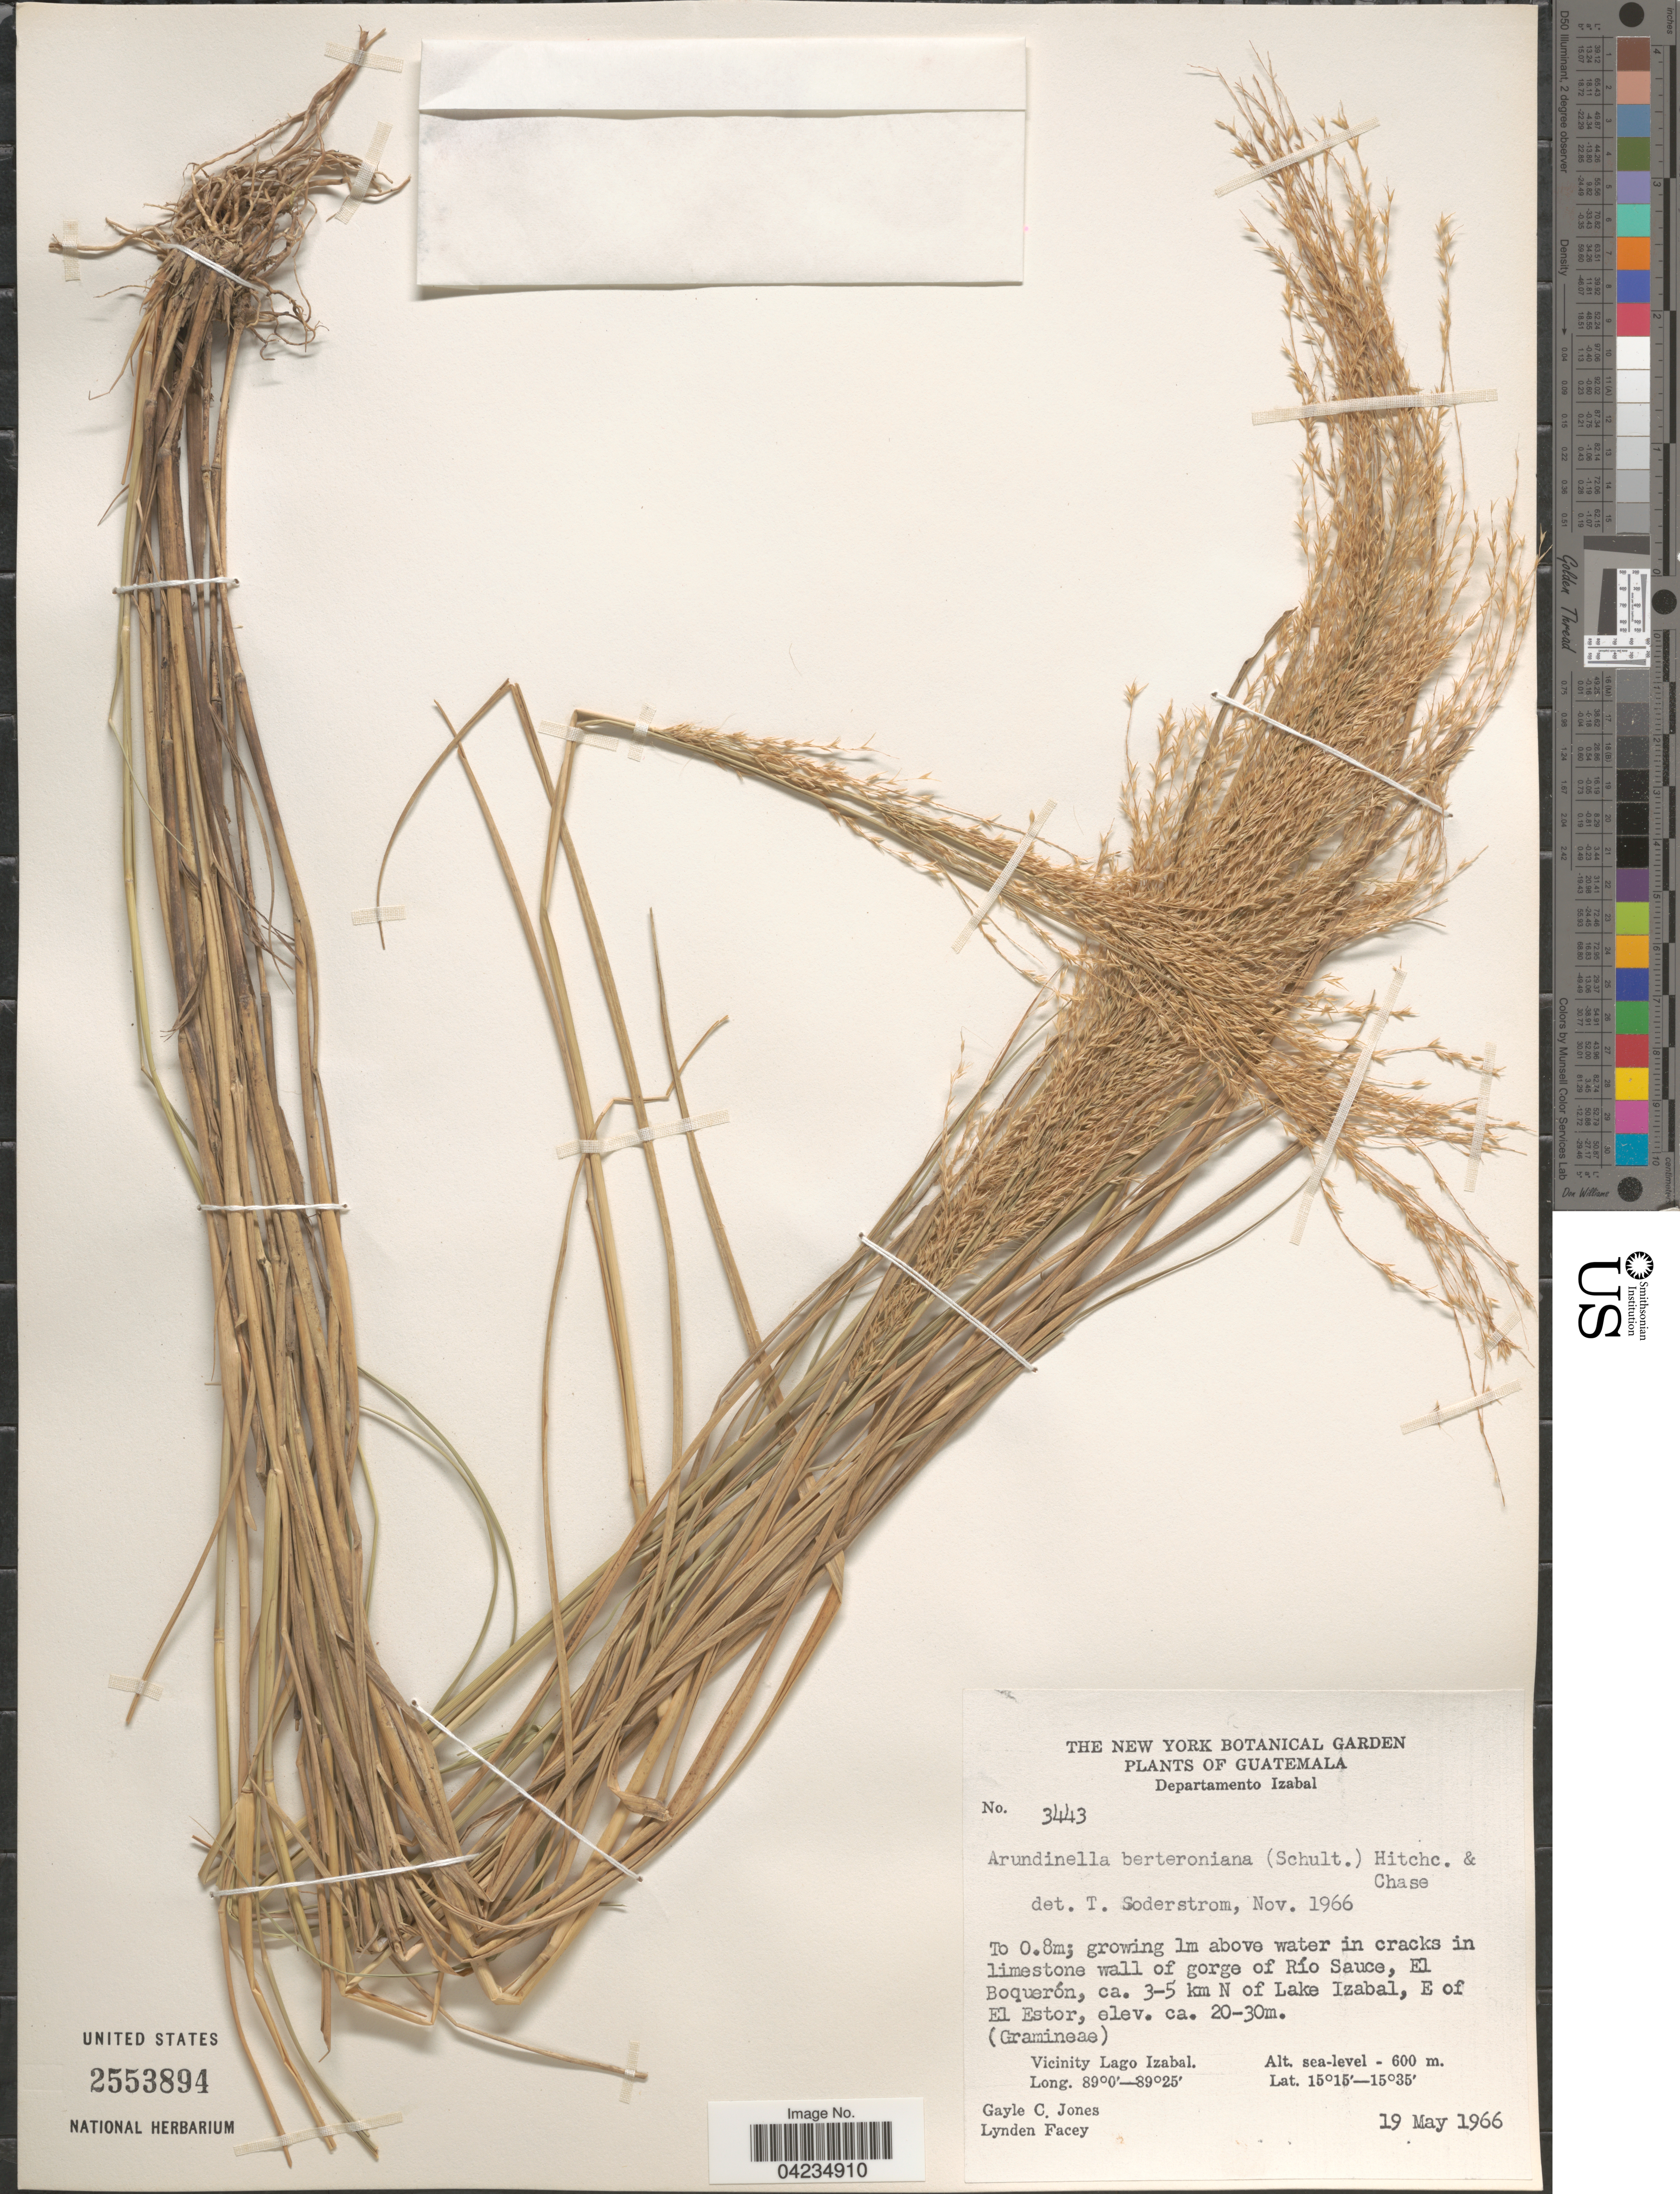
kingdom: Plantae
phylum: Tracheophyta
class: Liliopsida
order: Poales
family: Poaceae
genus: Arundinella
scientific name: Arundinella berteroniana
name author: (Schult.) Hitchc. & Chase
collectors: G. C. Jones & L. Facey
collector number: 3443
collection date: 1966-05-19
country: Guatemala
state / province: Izabal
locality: Departamento Izabal. Growing 1m above water in cracks in limestone wall of gorge of Río Sauce, El Boquerón, ca. 3-5 km N of Lake Izabal, E of el Estor. Vicinity Lago Izabal.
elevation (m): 20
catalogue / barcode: US 2553894